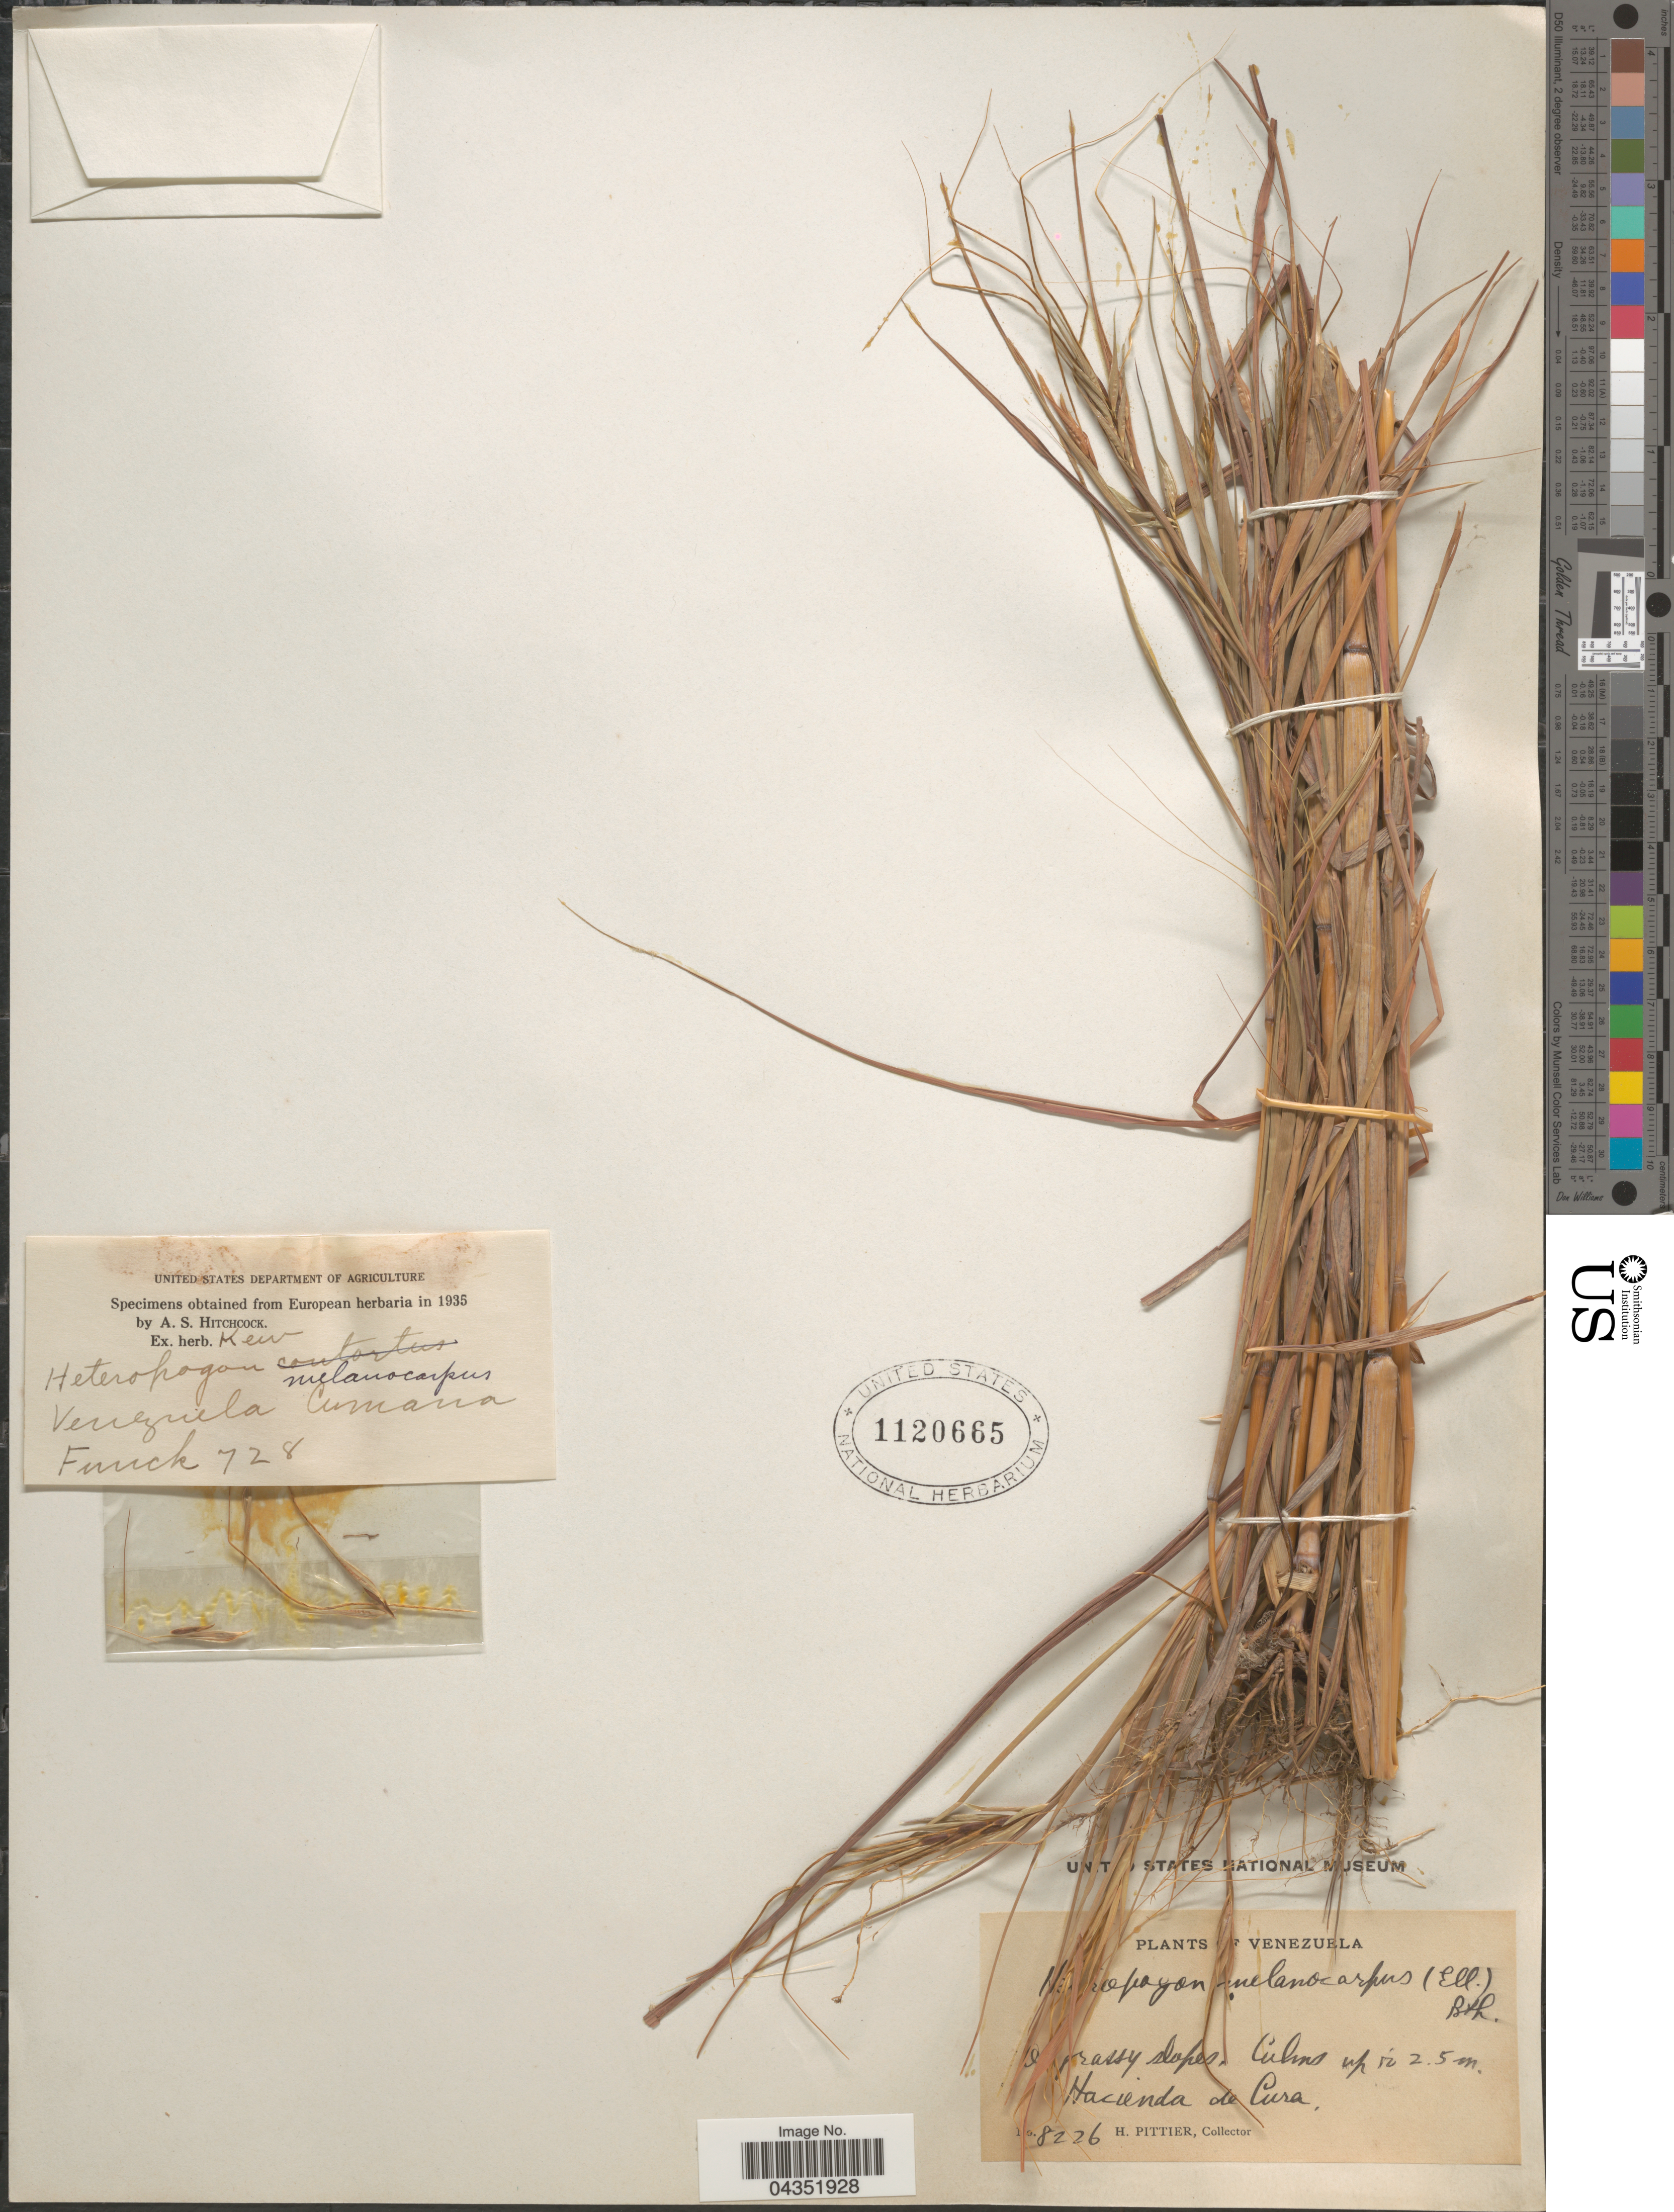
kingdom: Plantae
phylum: Tracheophyta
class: Liliopsida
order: Poales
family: Poaceae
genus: Heteropogon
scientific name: Heteropogon melanocarpus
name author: (Elliott) Benth.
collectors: -. Funck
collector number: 728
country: Venezuela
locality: Cumana.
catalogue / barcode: US 1120665